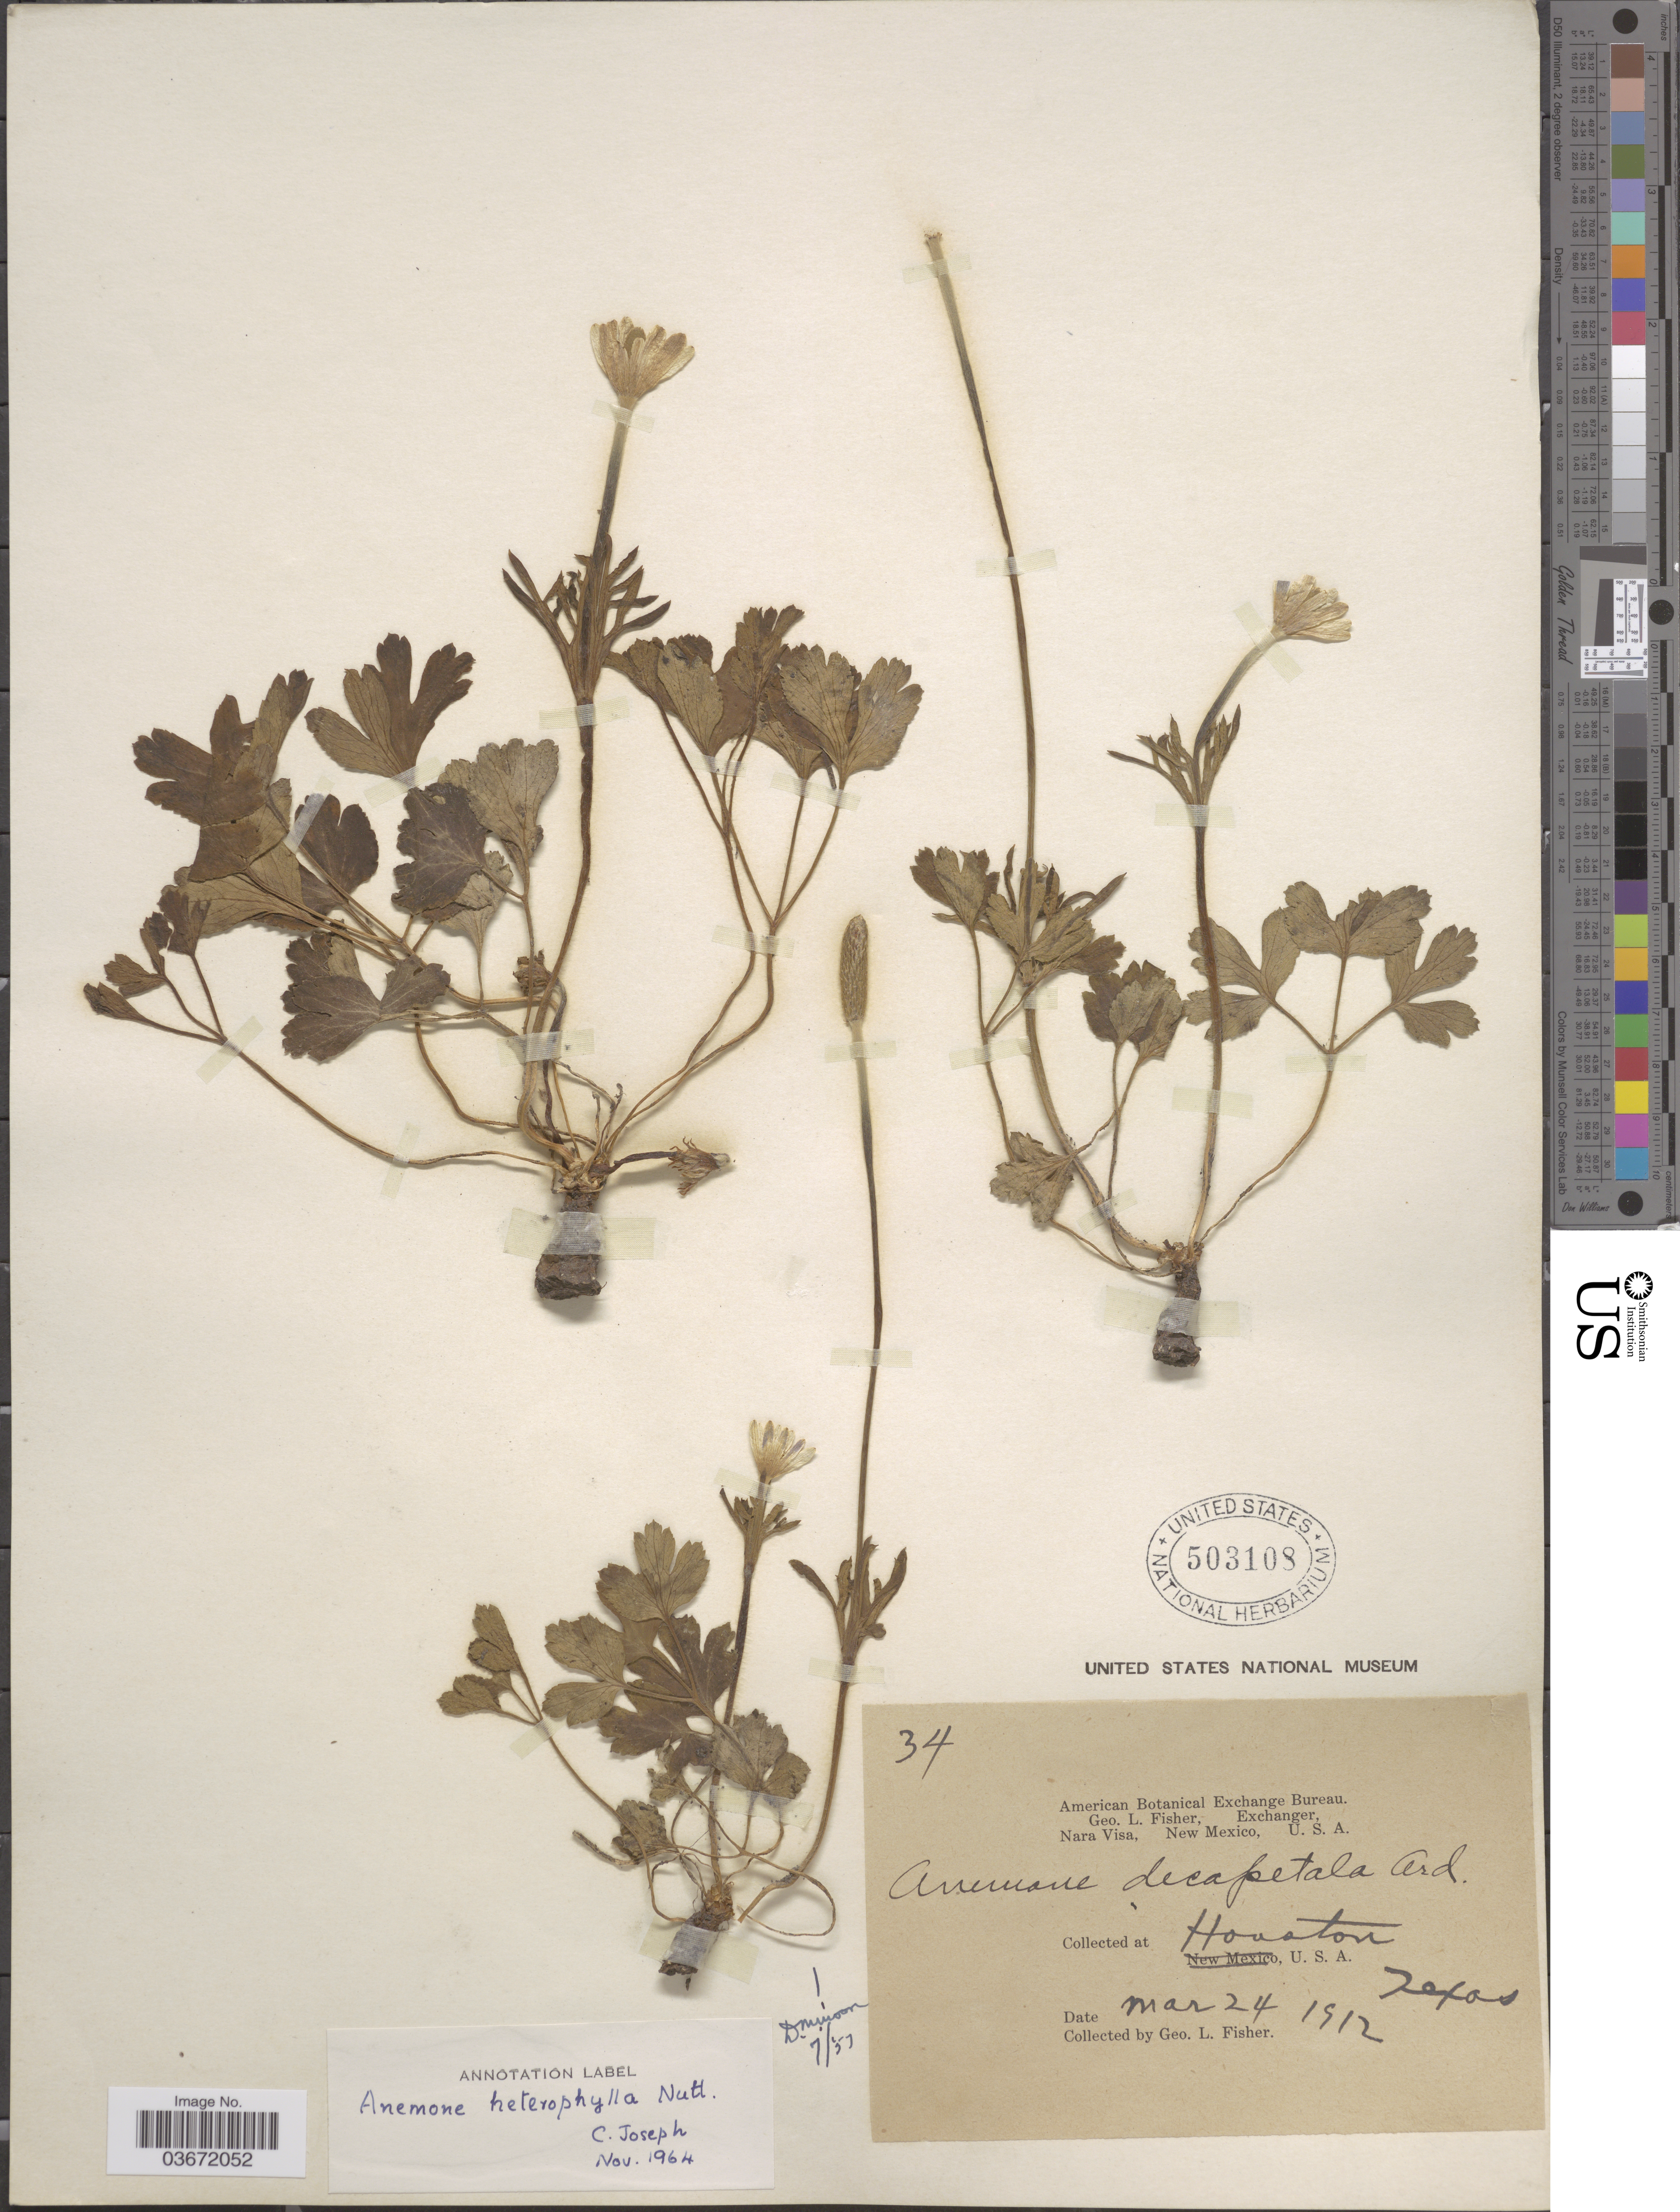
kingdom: Plantae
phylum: Tracheophyta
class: Magnoliopsida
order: Ranunculales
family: Ranunculaceae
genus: Anemone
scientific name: Anemone heterophylla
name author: Nutt. & Alph. Wood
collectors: G. L. Fisher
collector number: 34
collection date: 1912-03-24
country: United States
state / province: Texas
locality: Houston.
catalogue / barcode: US 503108